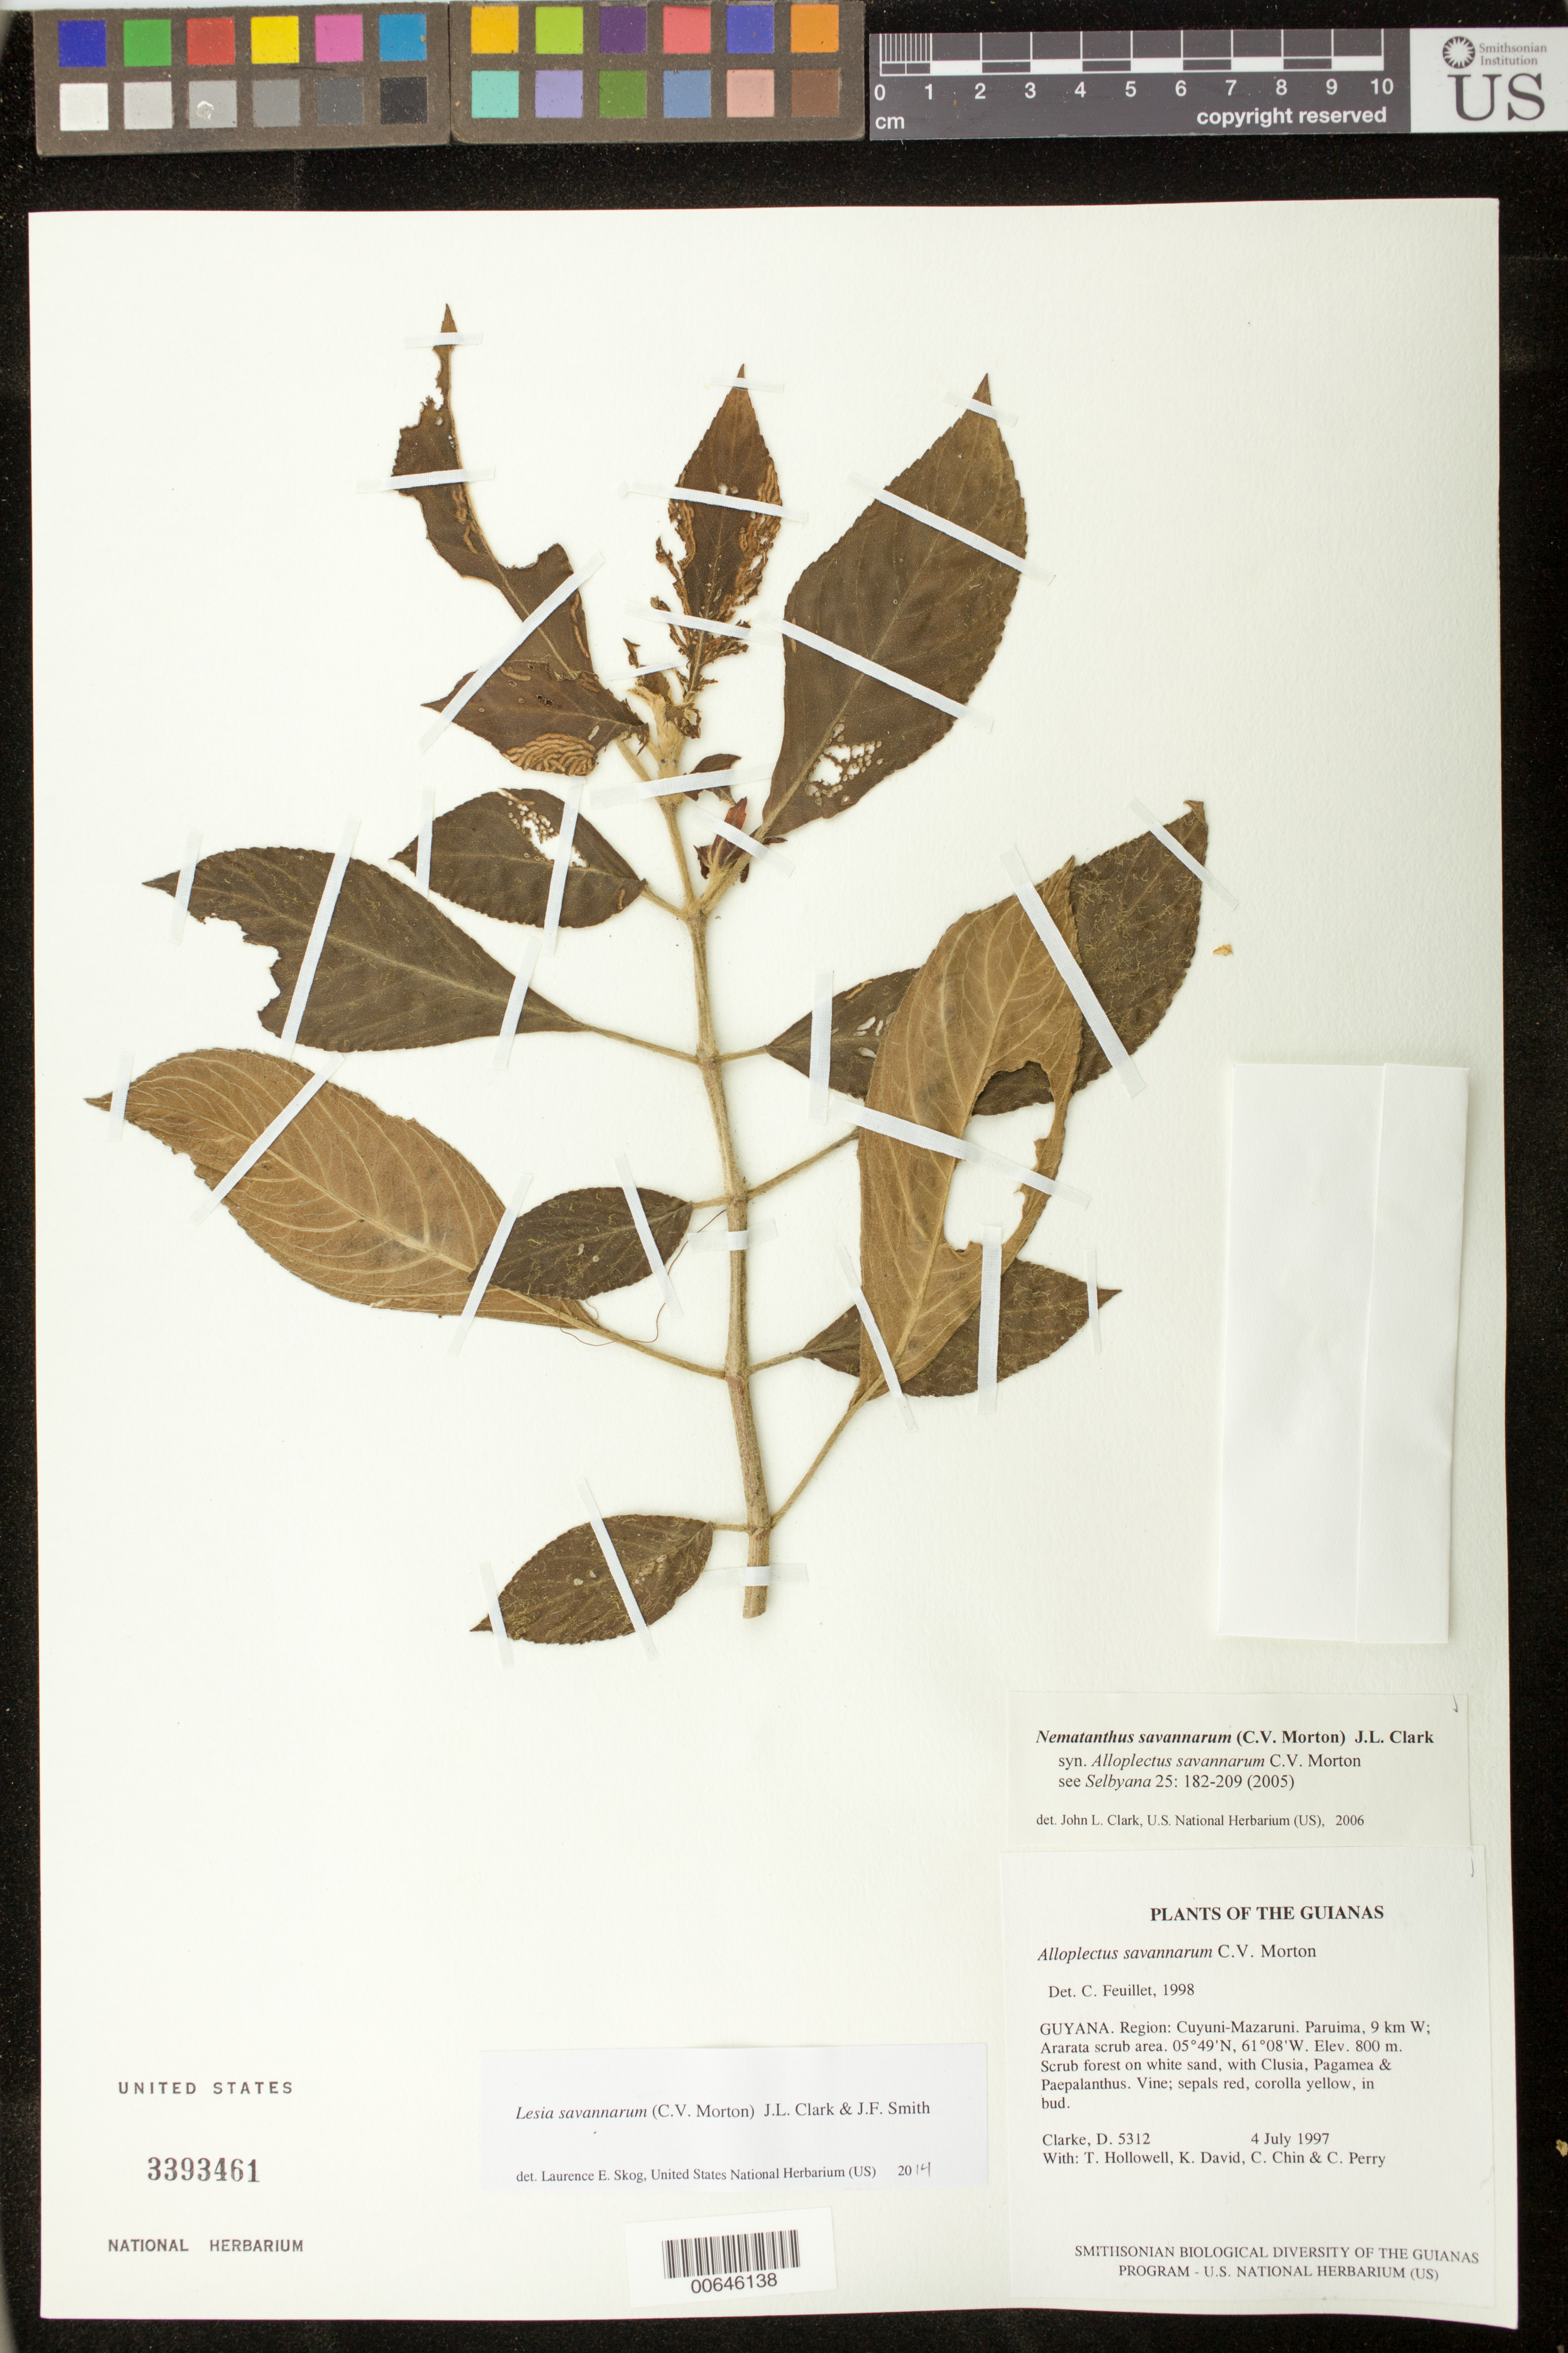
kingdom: Plantae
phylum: Tracheophyta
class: Magnoliopsida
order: Lamiales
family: Gesneriaceae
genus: Lesia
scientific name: Lesia savannarum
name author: (C.V. Morton) J.L. Clark & J.F. Sm.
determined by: Skog, Laurence E.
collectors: H. D. Clarke, T. Hollowell, K. David, C. Chin & C. Perry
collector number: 5312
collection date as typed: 04 Jul 1997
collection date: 1997-07-04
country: Guyana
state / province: Cuyuni-Mazaruni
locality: Paruima, 9 km W; Ararata scrub area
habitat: Scrub forest on white sand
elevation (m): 800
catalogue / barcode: US 3393461